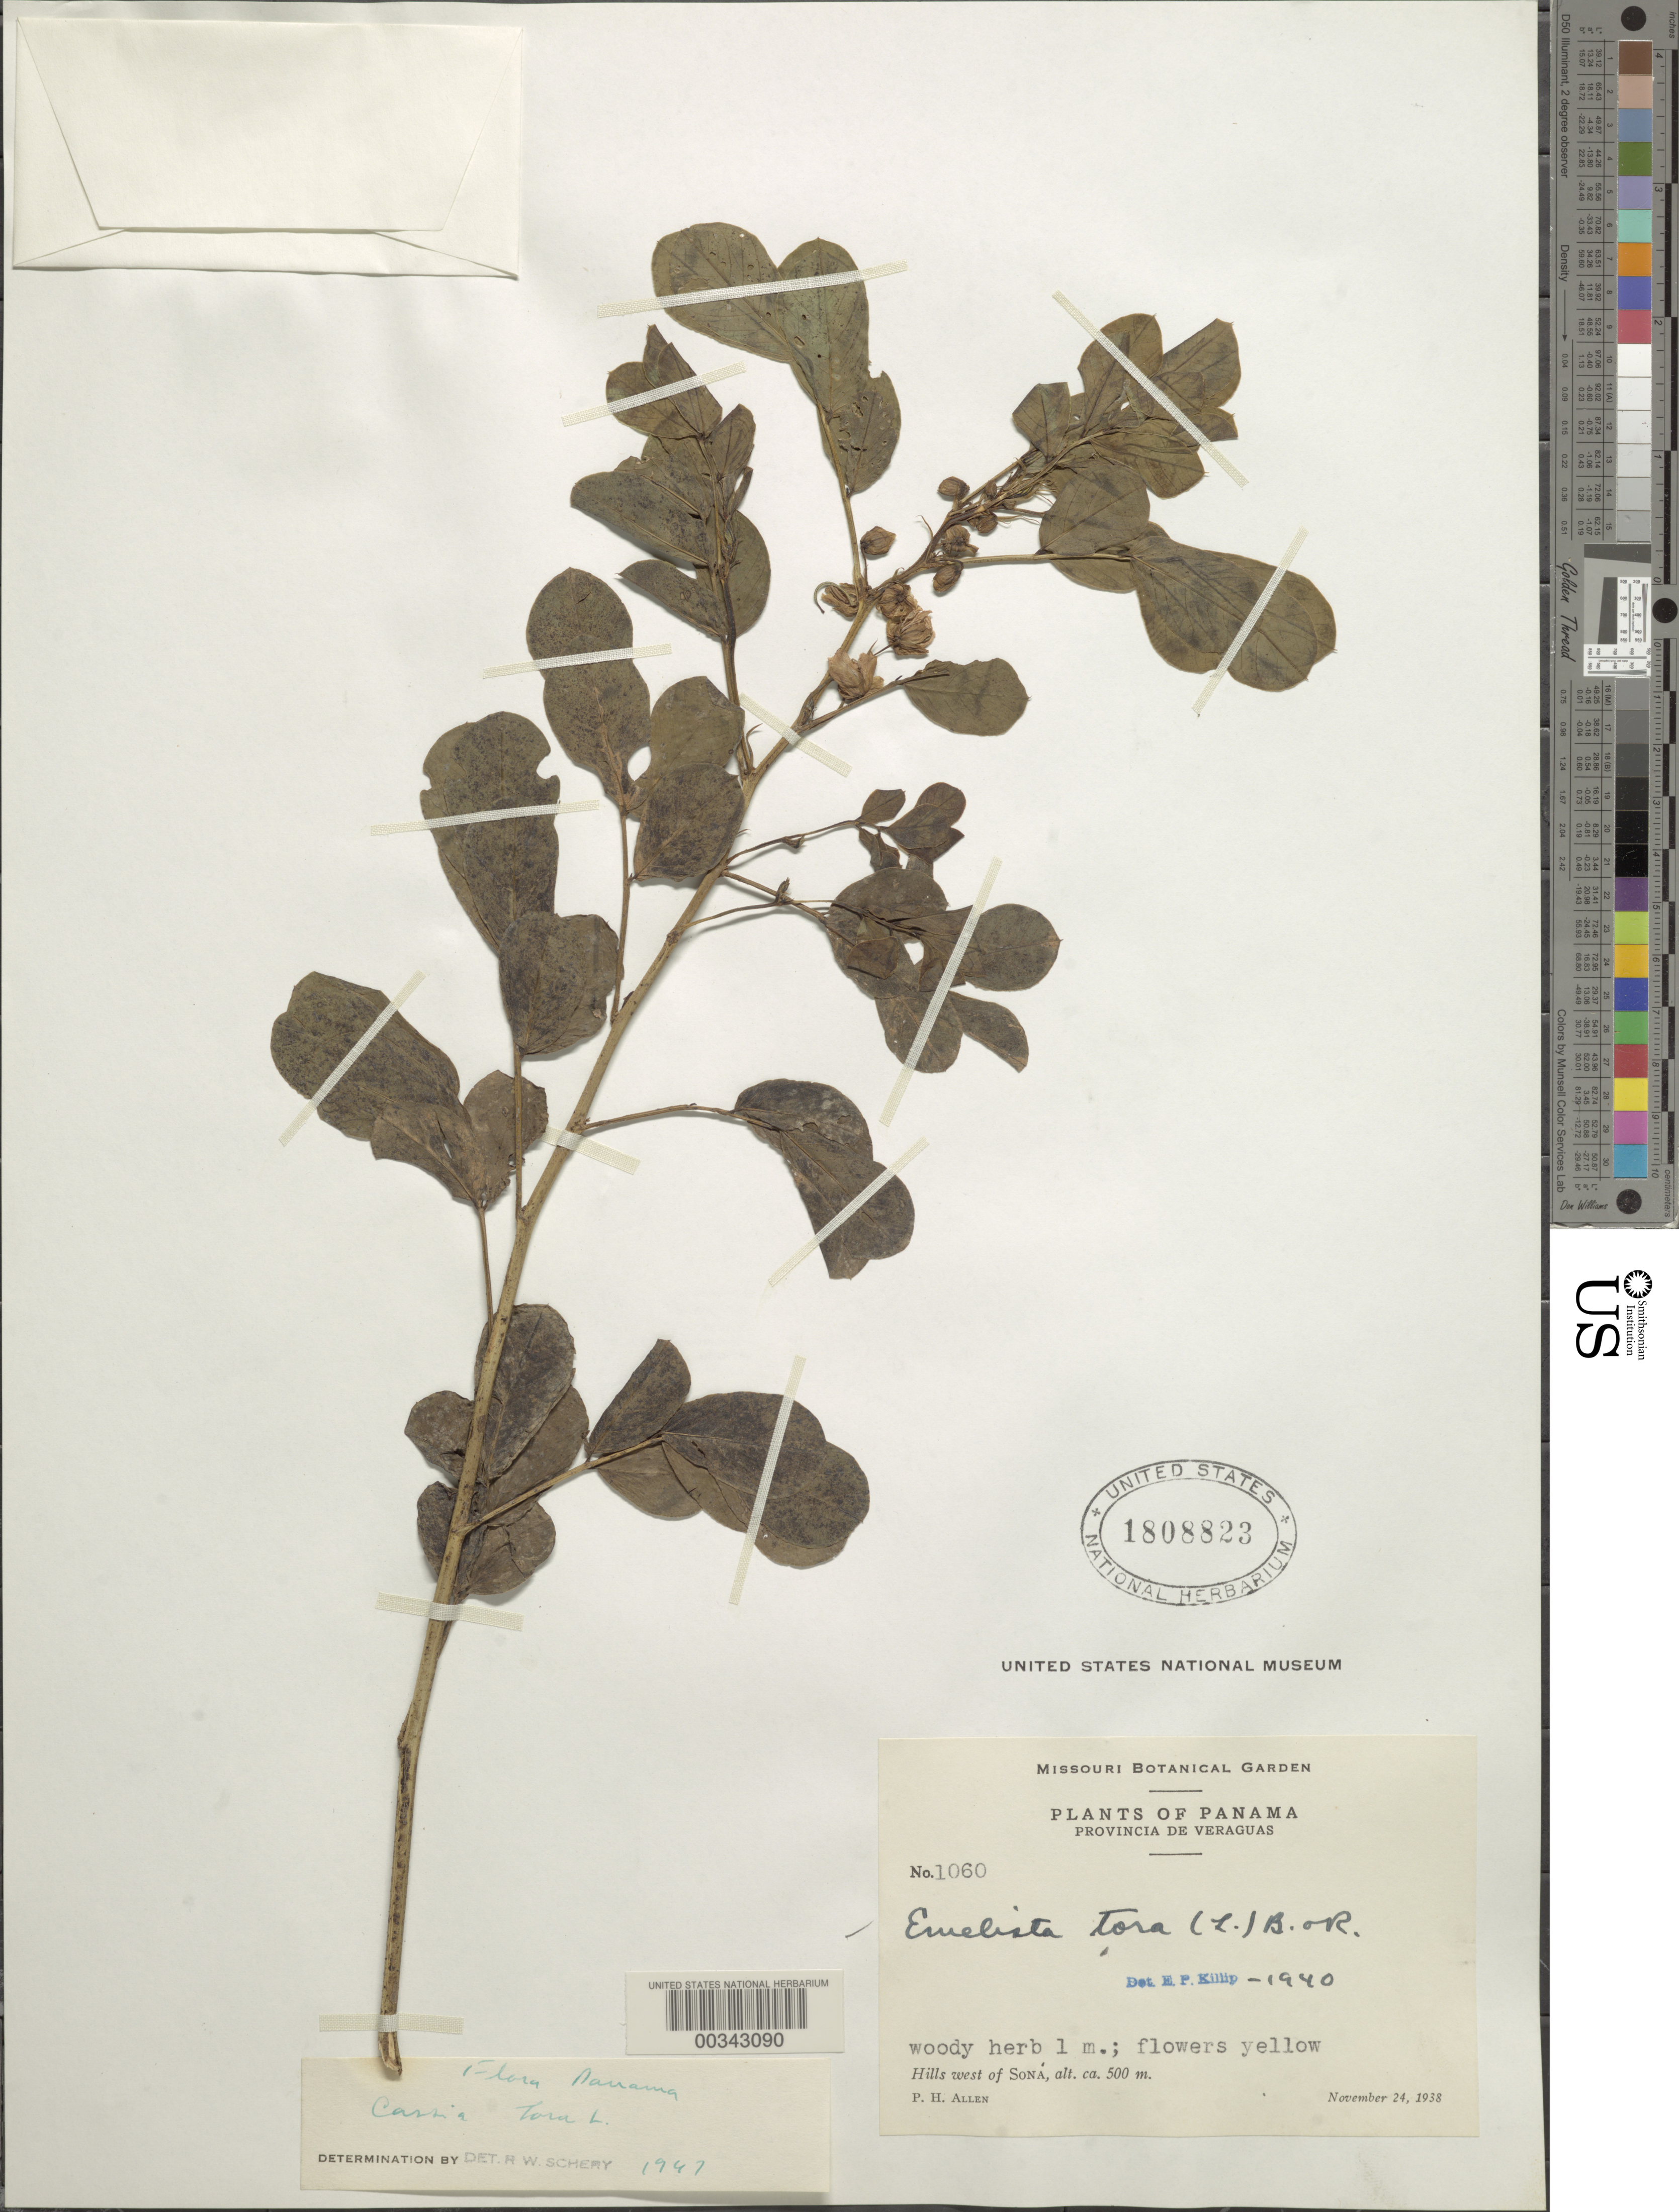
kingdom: Plantae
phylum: Tracheophyta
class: Magnoliopsida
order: Fabales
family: Fabaceae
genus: Senna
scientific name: Senna obtusifolia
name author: (L.) H.S. Irwin & Barneby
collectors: P. H. Allen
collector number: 1060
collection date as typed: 24 Nov 1938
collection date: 1938-11-24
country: Panama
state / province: Veraguas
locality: W of Sona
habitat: Hills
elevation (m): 500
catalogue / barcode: US 1808823